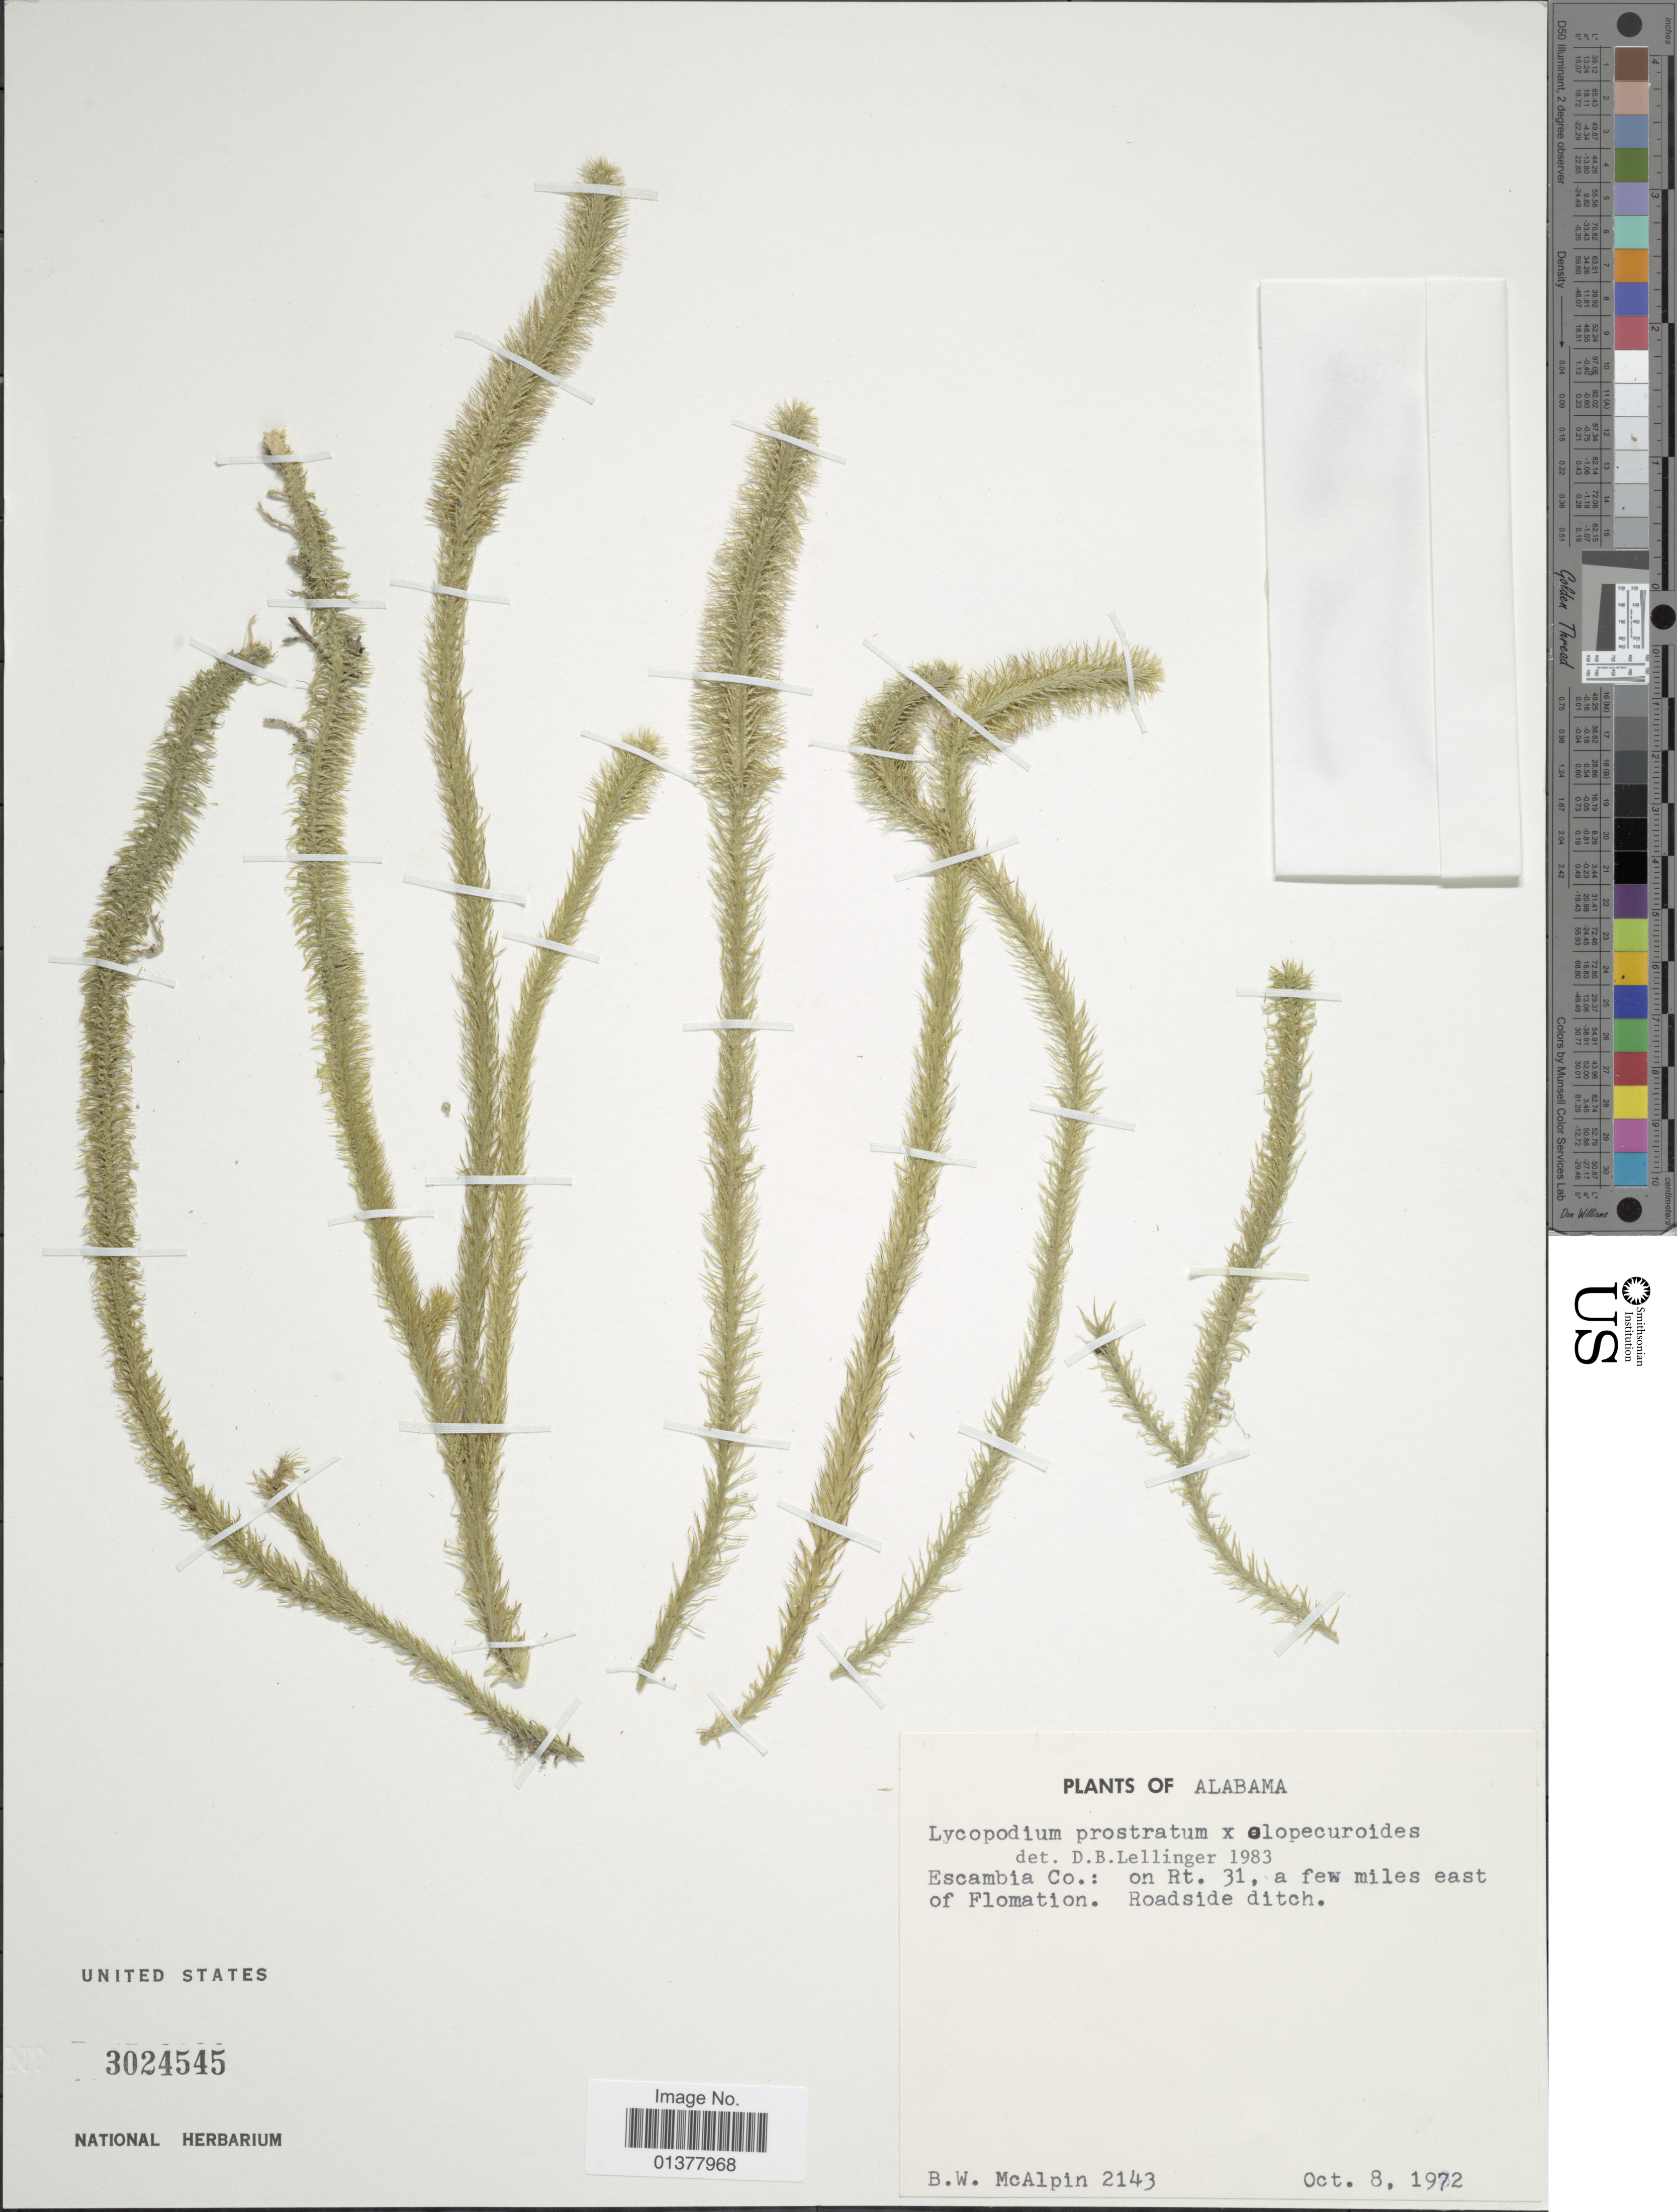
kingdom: Plantae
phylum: Tracheophyta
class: Lycopodiopsida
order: Lycopodiales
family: Lycopodiaceae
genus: Lycopodiella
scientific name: Lycopodiella alopecuroides x L. prostrata (R.M. Harper) Cranfill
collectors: B. W. McAlpin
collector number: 2143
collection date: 1972-10-08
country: United States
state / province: Alabama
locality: Escambia Co.: On Rt. 31, a few miles east of Flomation, Roadside ditch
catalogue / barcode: US 3024545